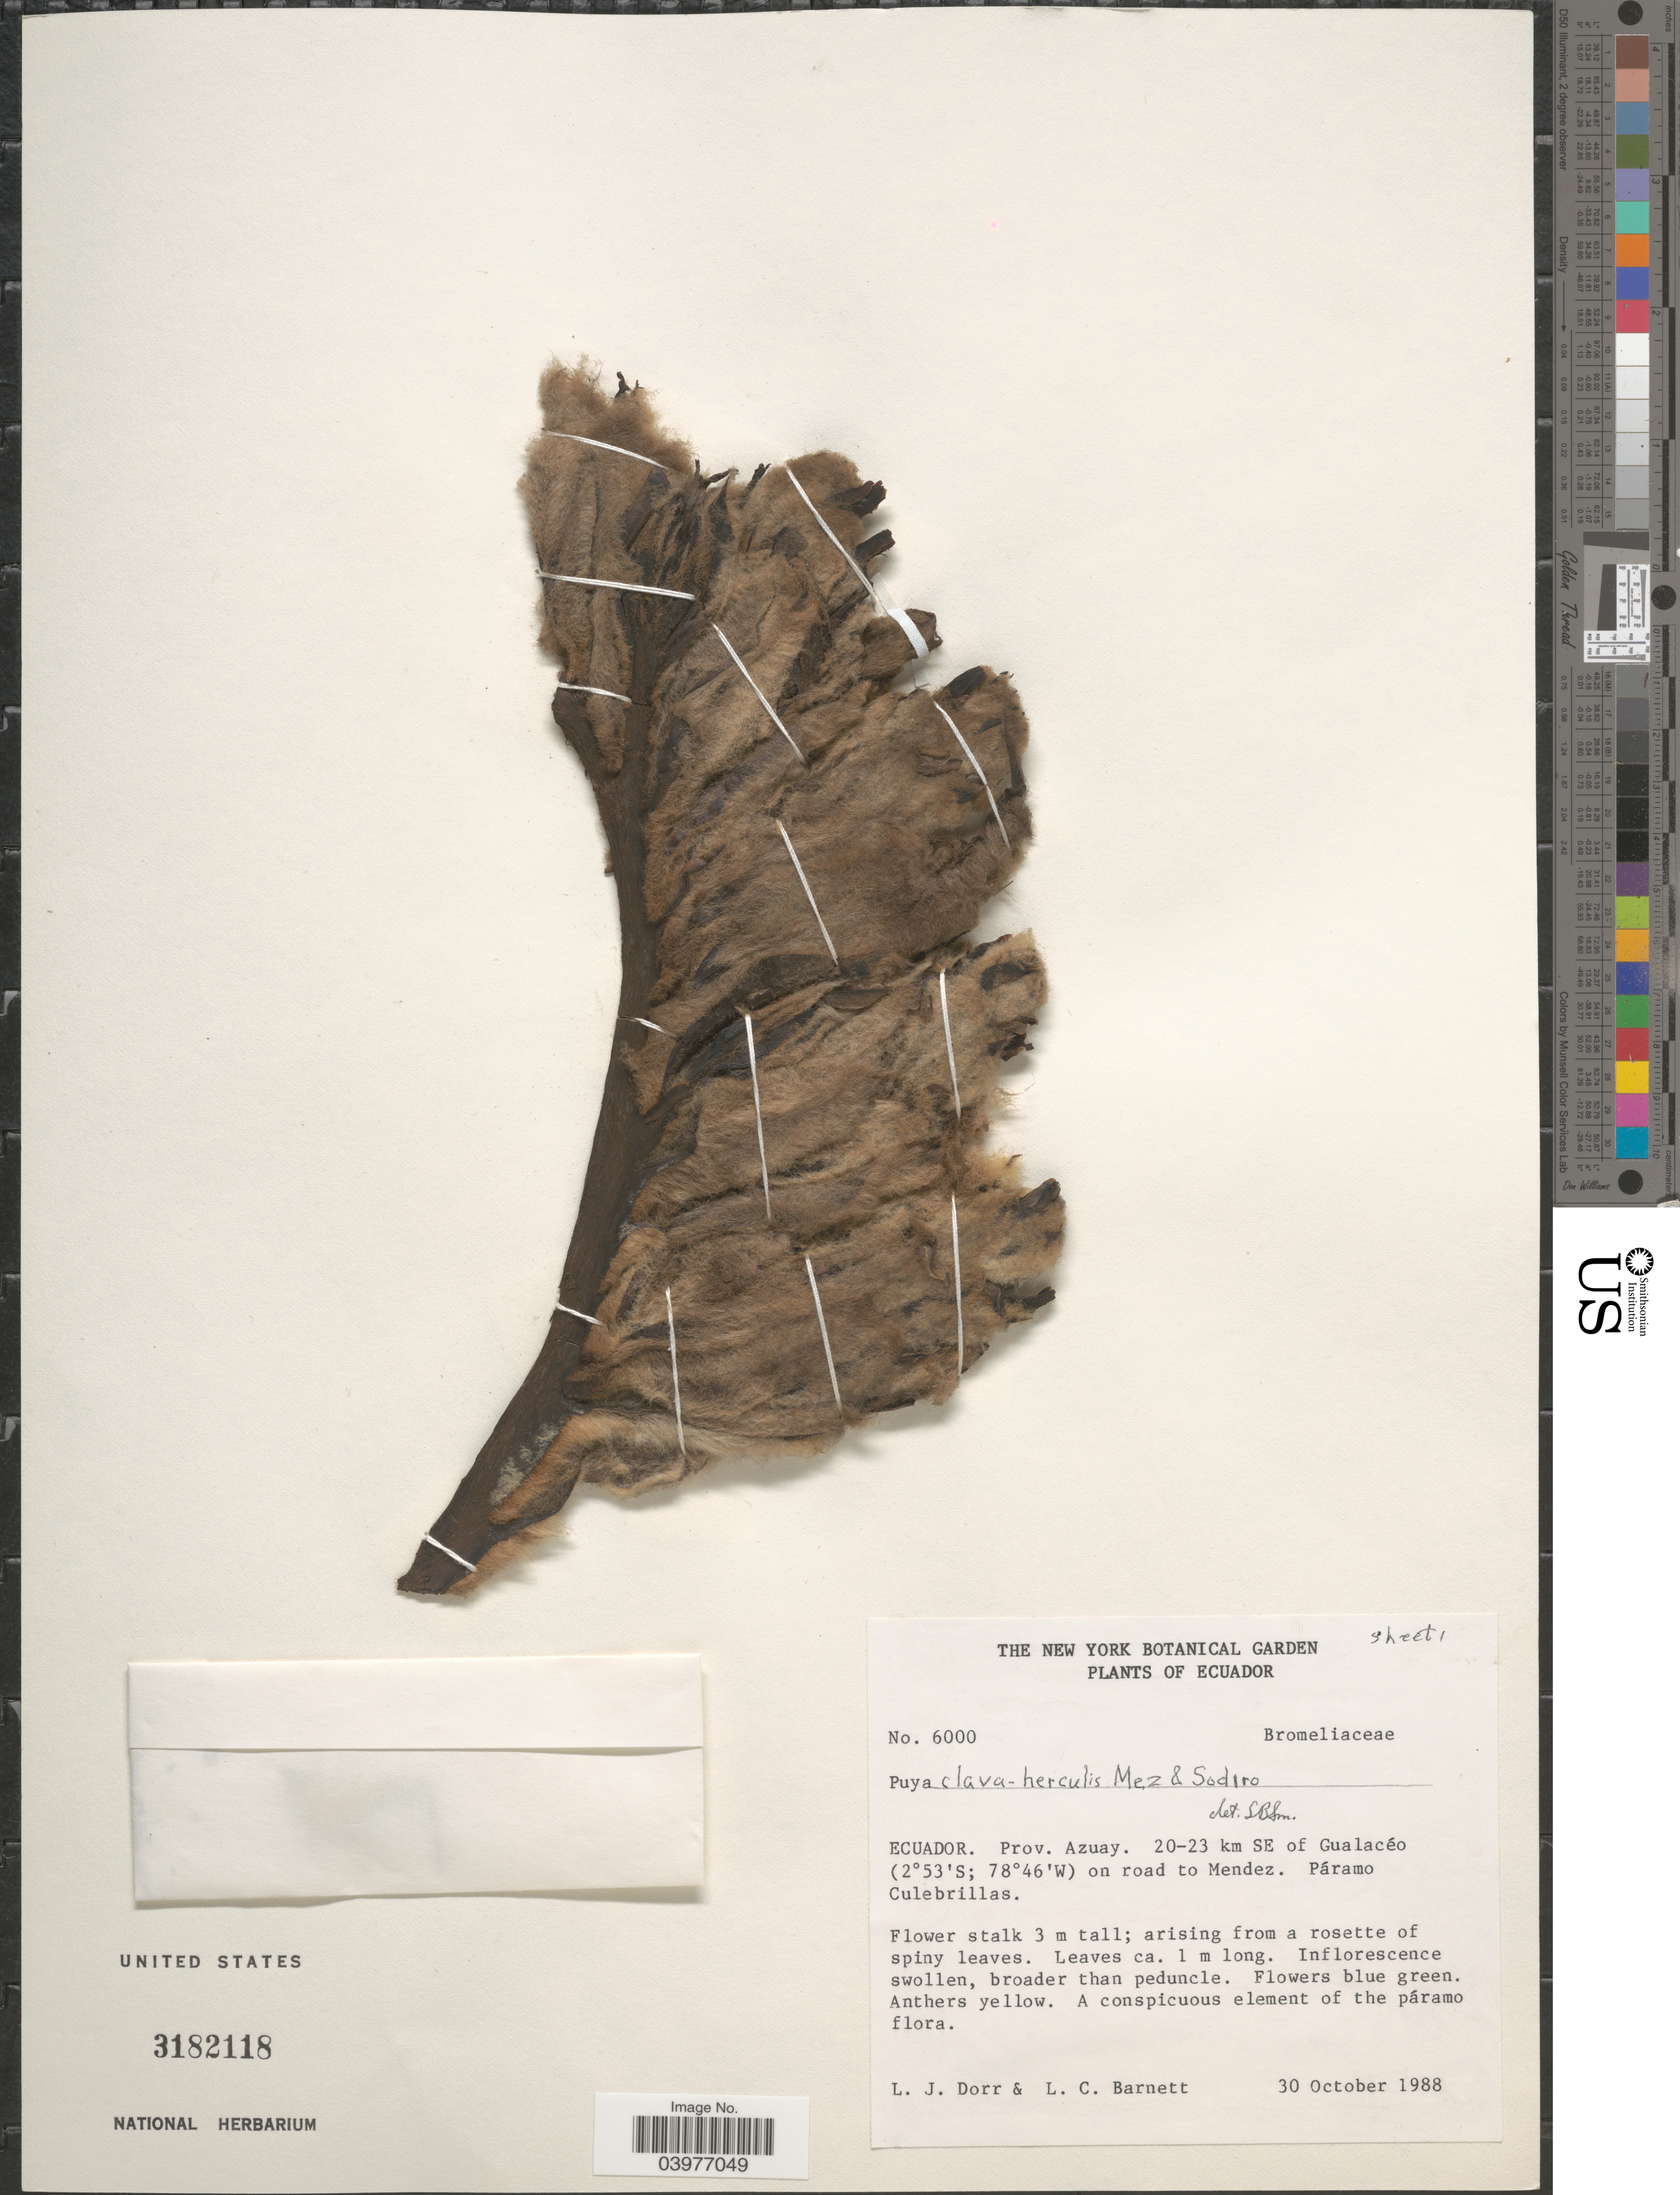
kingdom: Plantae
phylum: Tracheophyta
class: Liliopsida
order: Poales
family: Bromeliaceae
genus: Puya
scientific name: Puya clava-herculis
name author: Mez & Mez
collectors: L. J. Dorr & L. C. Barnett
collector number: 6000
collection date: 1988-10-30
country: Ecuador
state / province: Azuay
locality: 20-23 km SE of Gualacéo on road to Mendez. Páramo Culebrillas.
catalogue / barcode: US 3182118